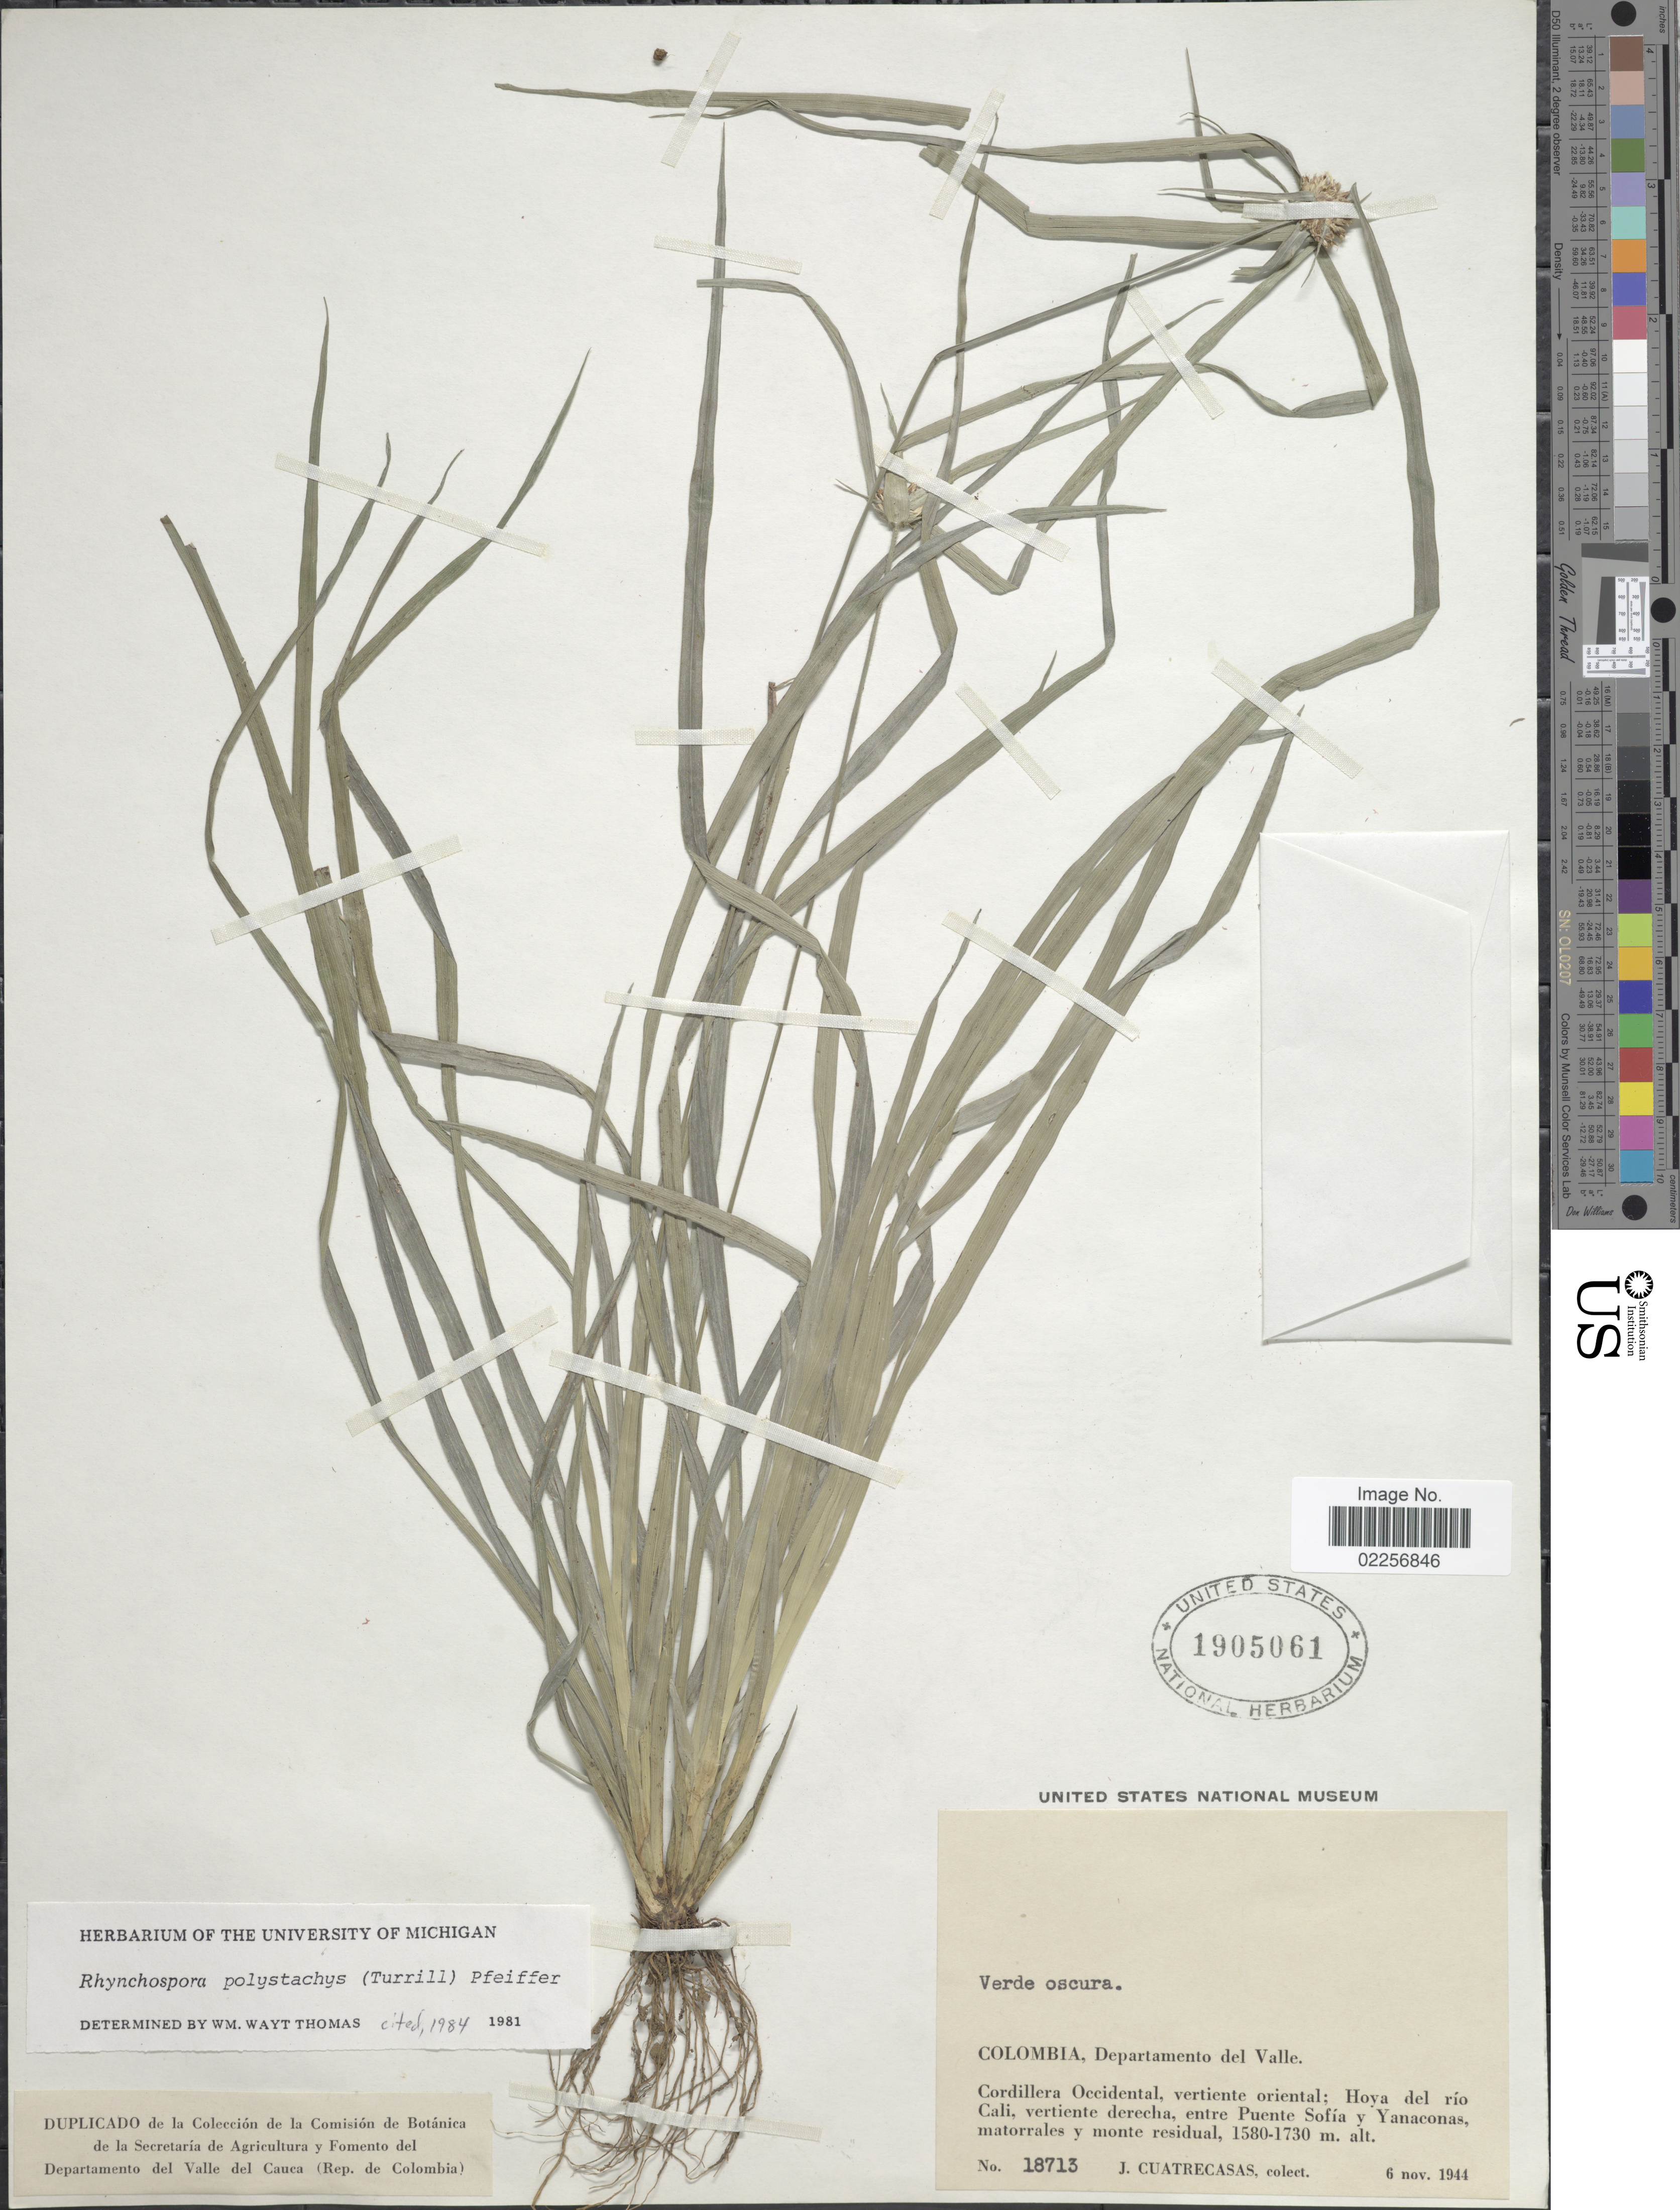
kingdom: Plantae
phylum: Tracheophyta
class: Liliopsida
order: Poales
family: Cyperaceae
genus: Rhynchospora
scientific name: Rhynchospora polystachys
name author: (Turrill) H. Pfeiff.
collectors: J. Cuatrecasas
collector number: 18713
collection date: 1944-11-06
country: Colombia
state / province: Valle del Cauca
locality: Departamento del Valle. Cordillera Occidental, vertiente oriental; Hoya del rio Cali, vertiente drecha, entre Puente Sofia y Yanaconas, matorrales y monte residual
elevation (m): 1580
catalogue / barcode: US 1905061